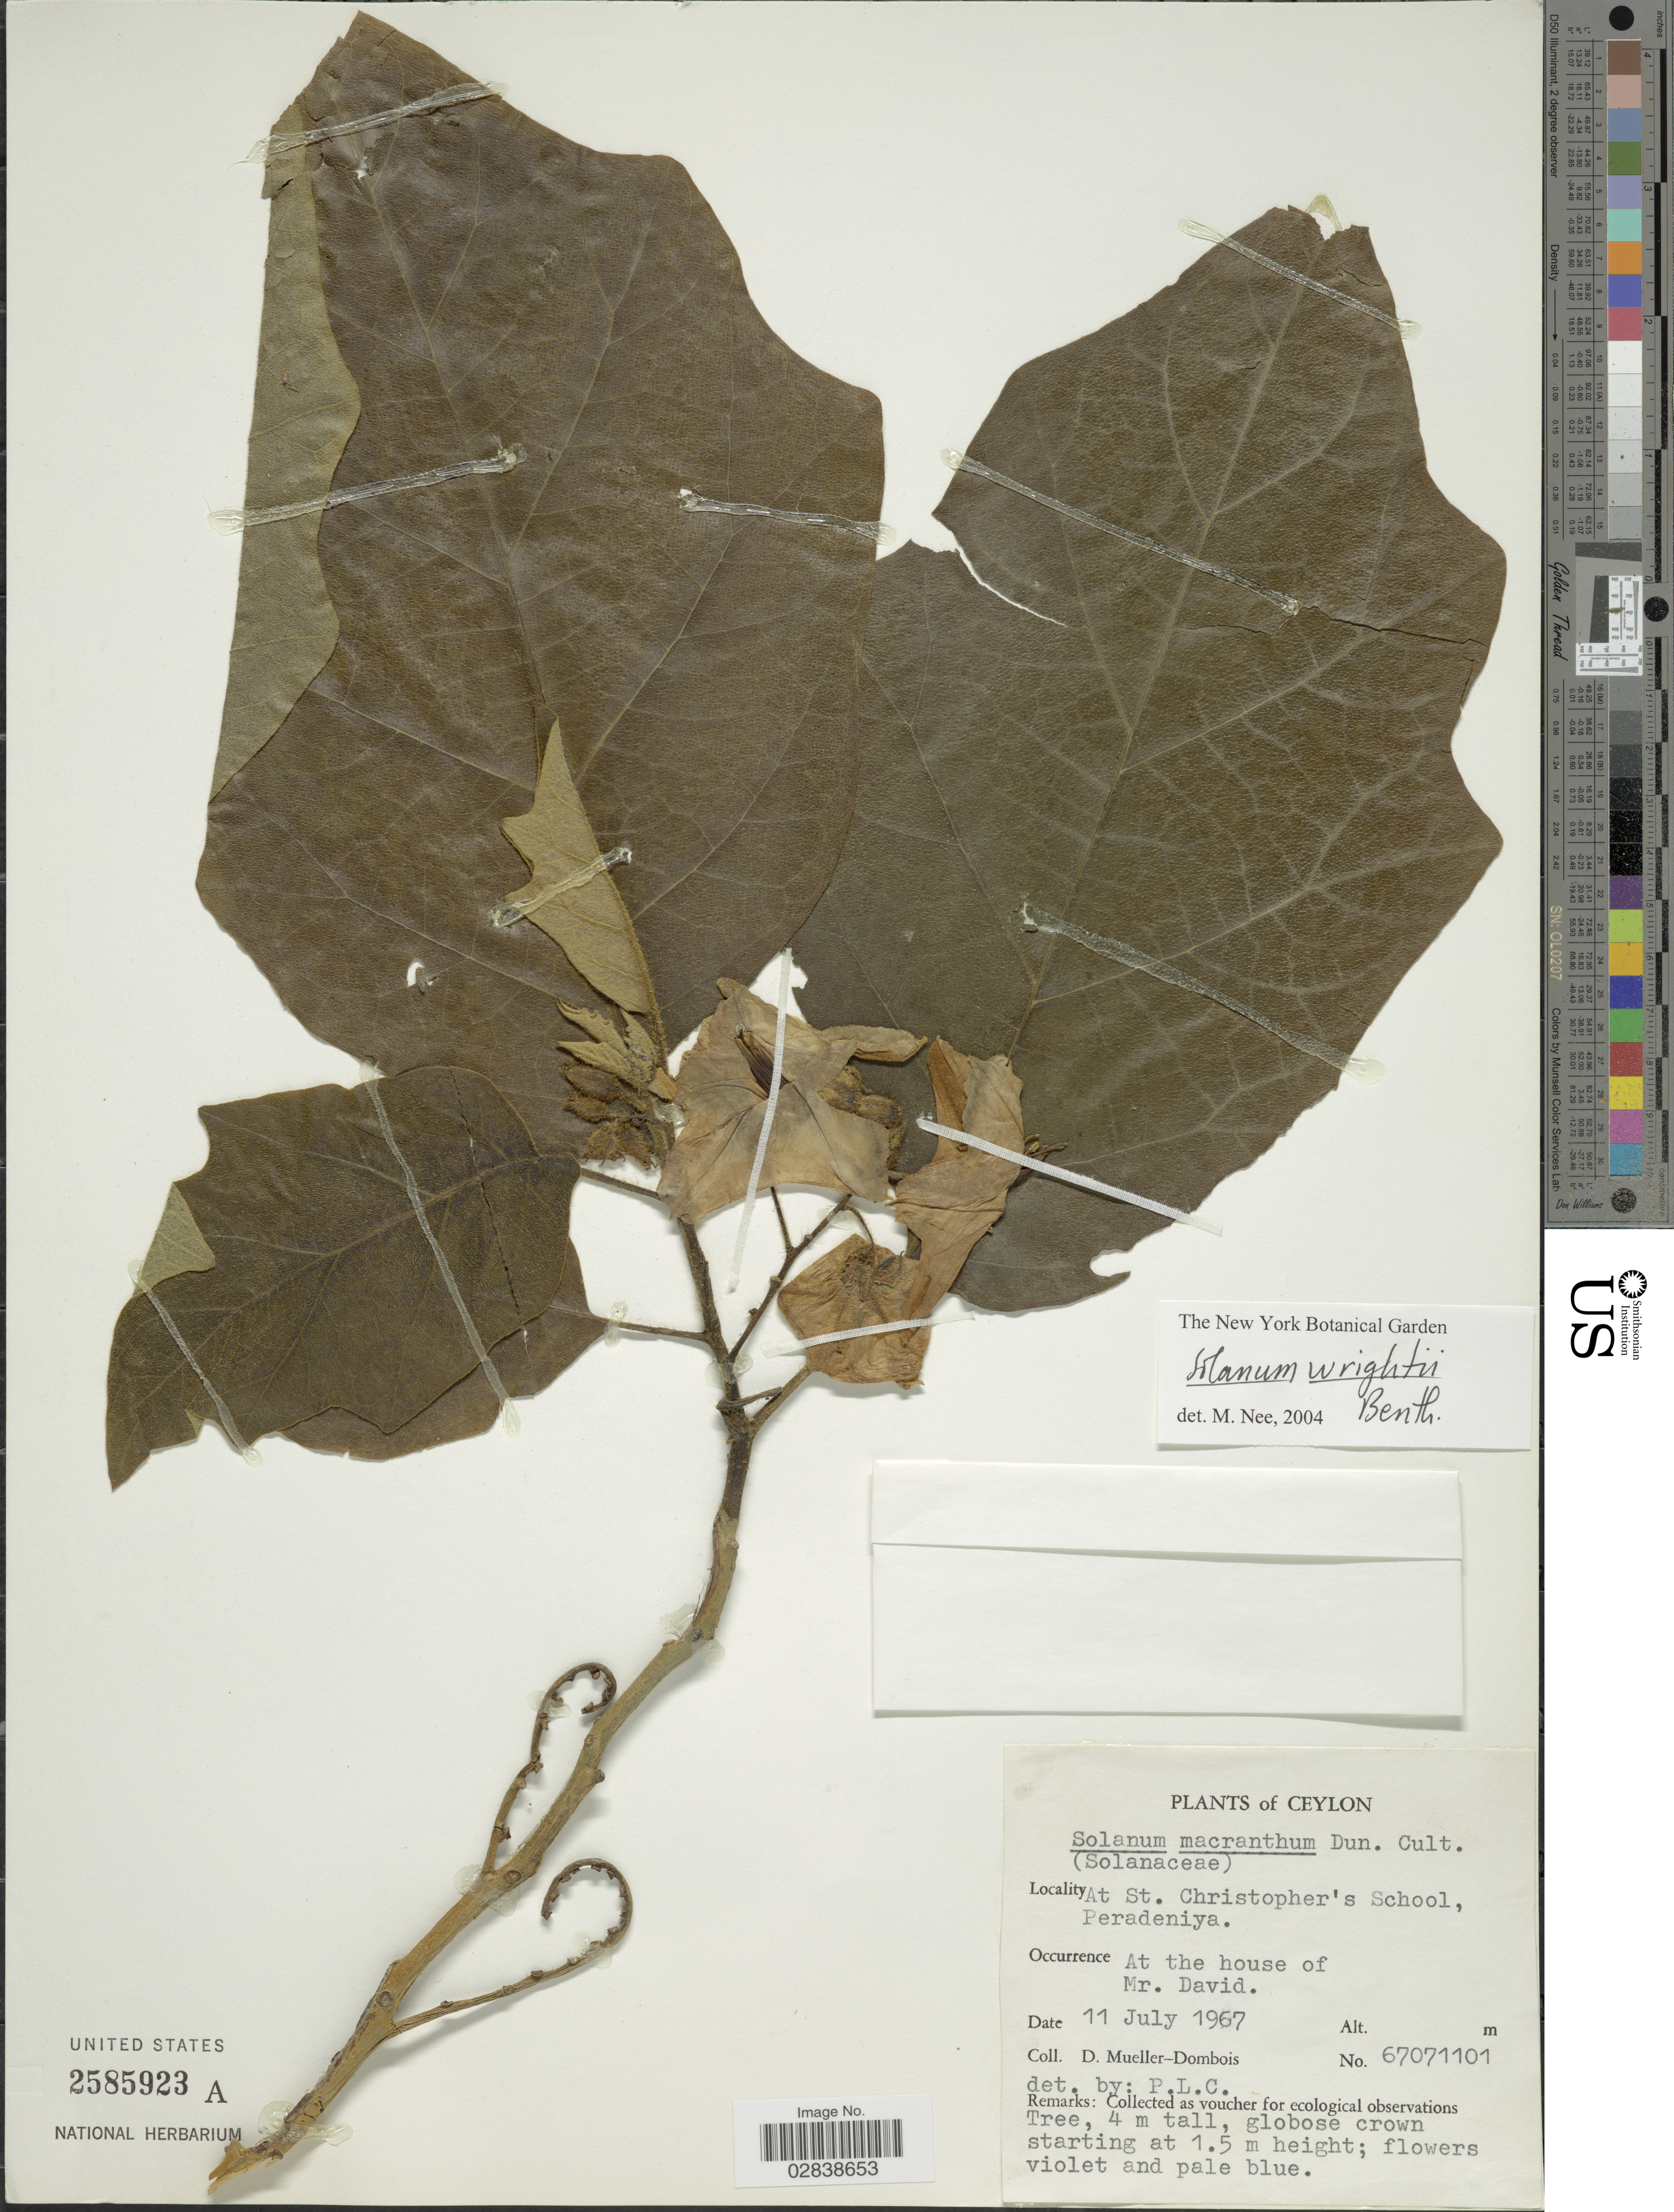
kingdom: Plantae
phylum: Tracheophyta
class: Magnoliopsida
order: Solanales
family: Solanaceae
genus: Solanum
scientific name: Solanum wrightii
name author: Benth.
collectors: D. Mueller-Dombois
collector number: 67071101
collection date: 1967-07-11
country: Sri Lanka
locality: Ceylon. At St. Christopher's School, Peradeniya. At the house of Mr. David.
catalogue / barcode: US 2585923A